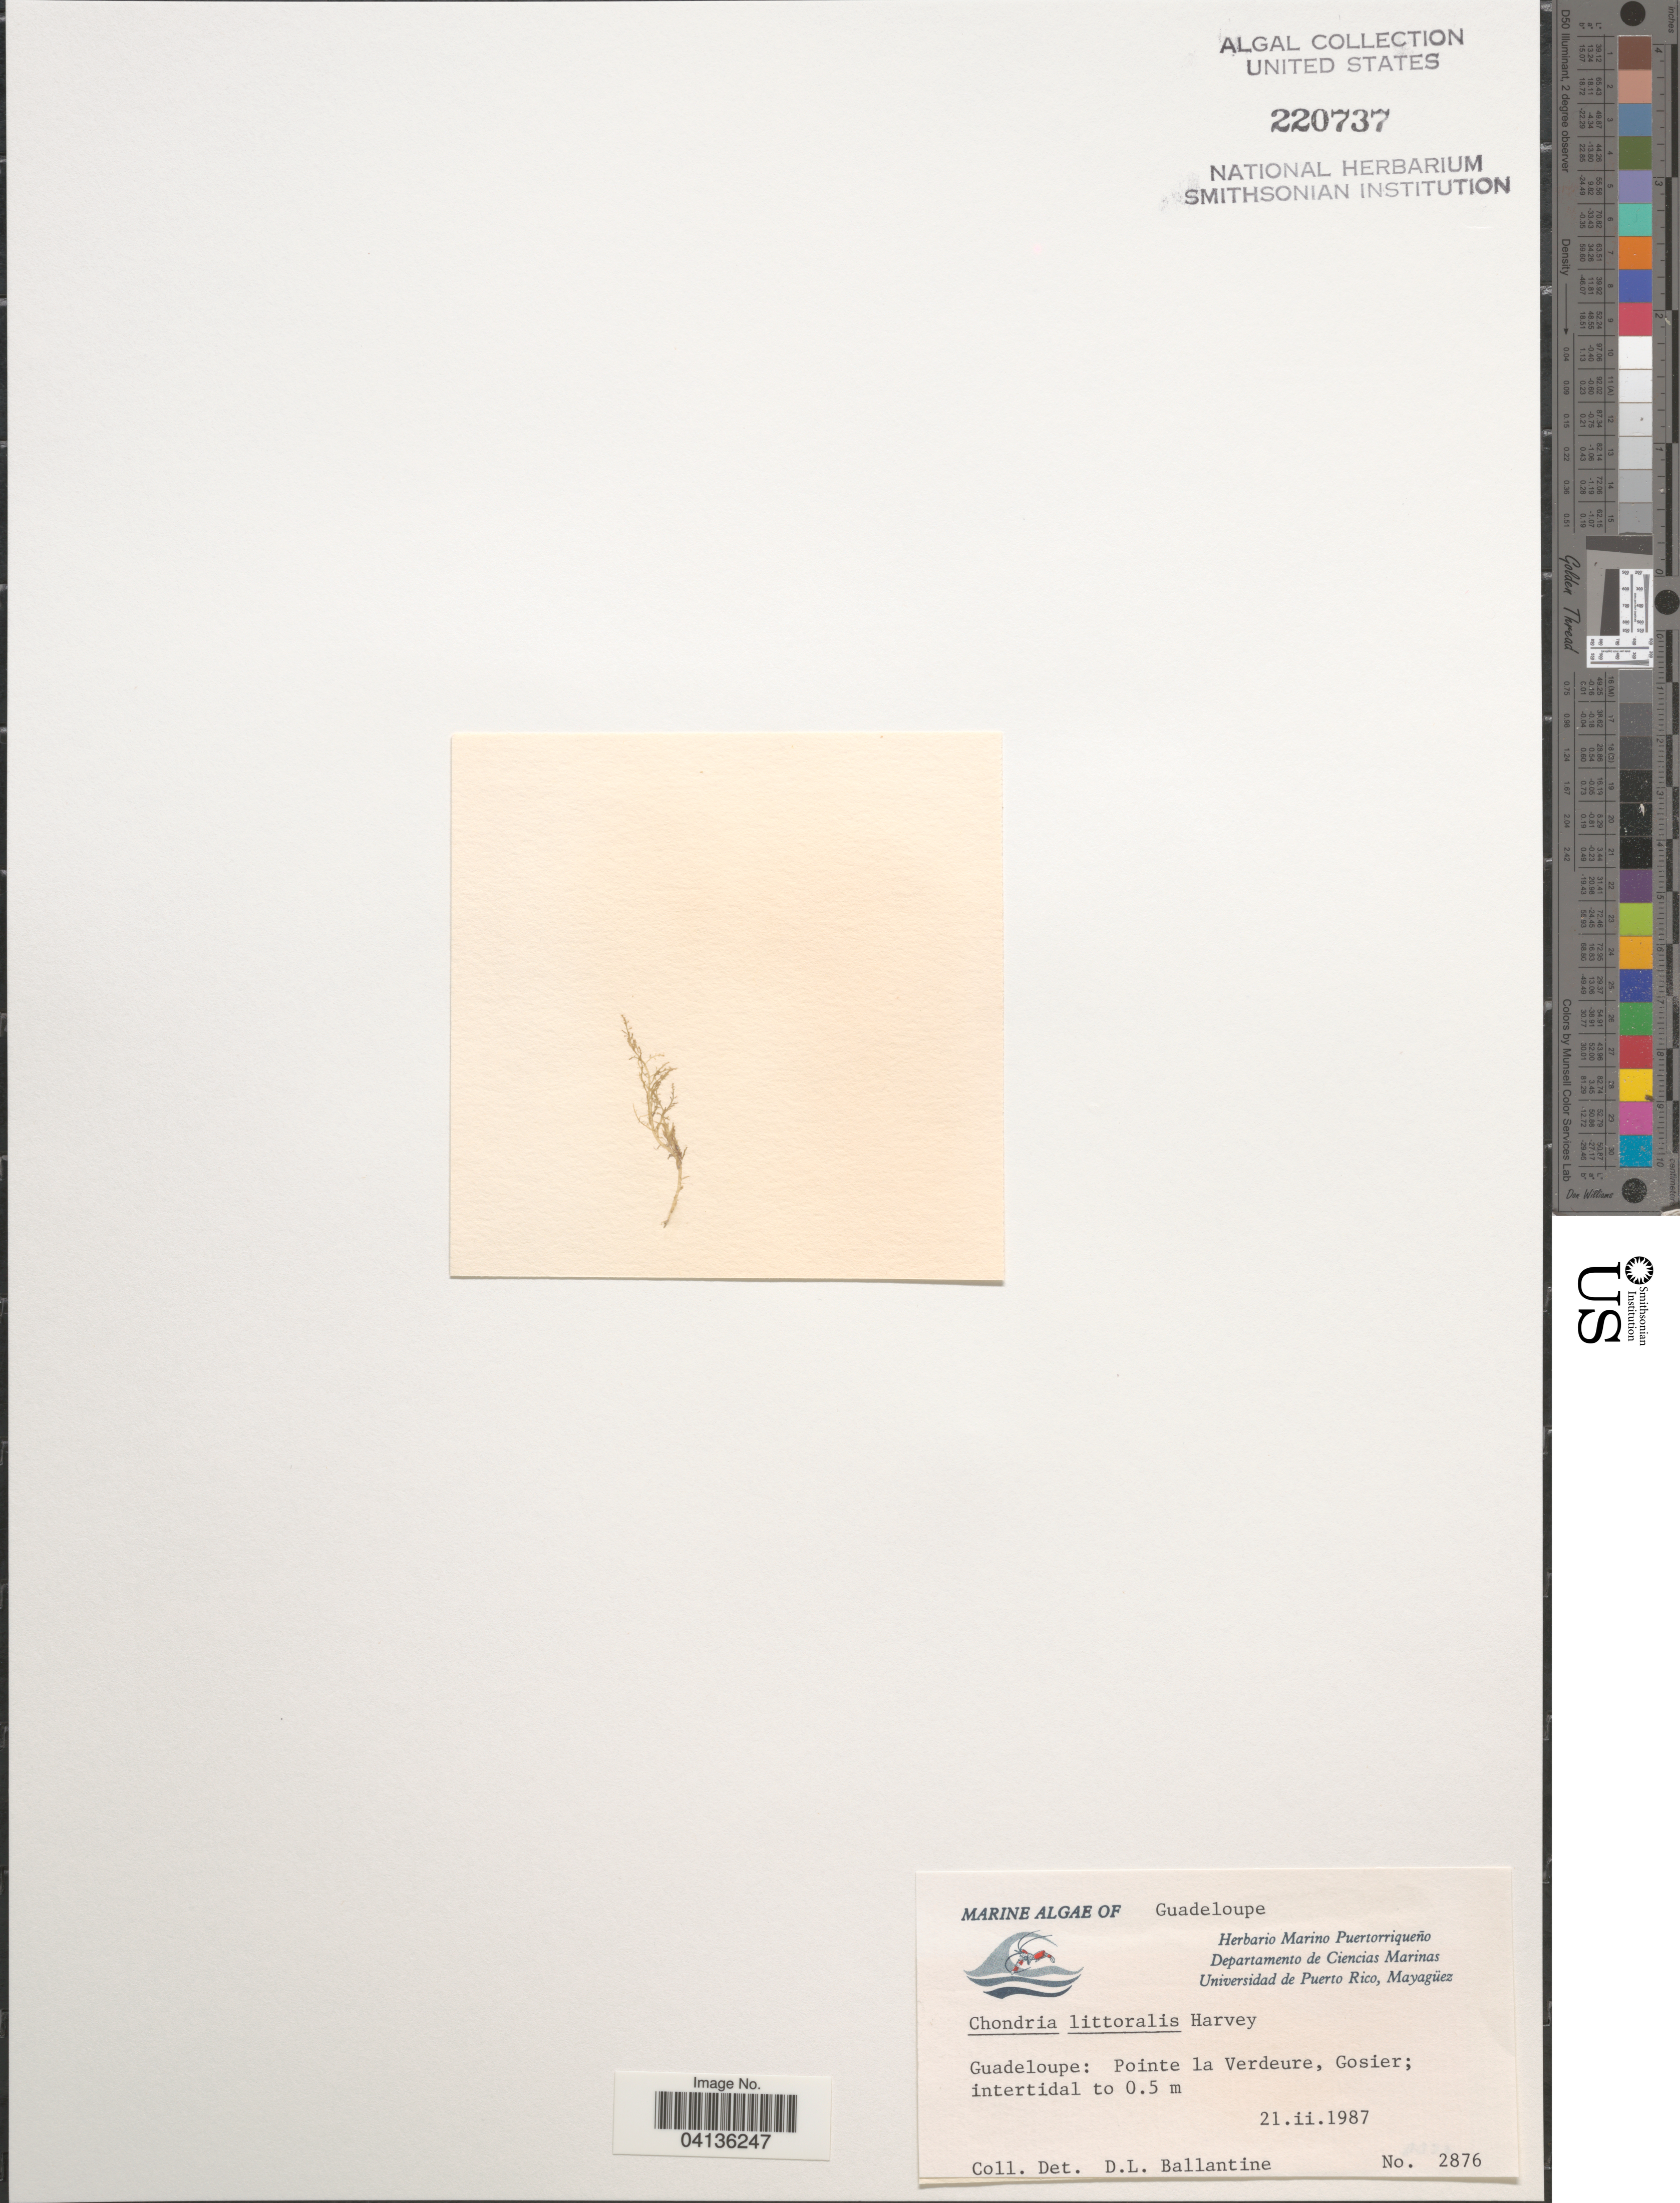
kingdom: Plantae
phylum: Rhodophyta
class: Florideophyceae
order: Ceramiales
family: Rhodomelaceae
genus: Chondria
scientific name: Chondria littoralis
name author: Harv.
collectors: D.L. Ballantine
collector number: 2876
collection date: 1987-02-21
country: Guadeloupe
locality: Pointe la Verdeure, Gosier.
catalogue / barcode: US 220737